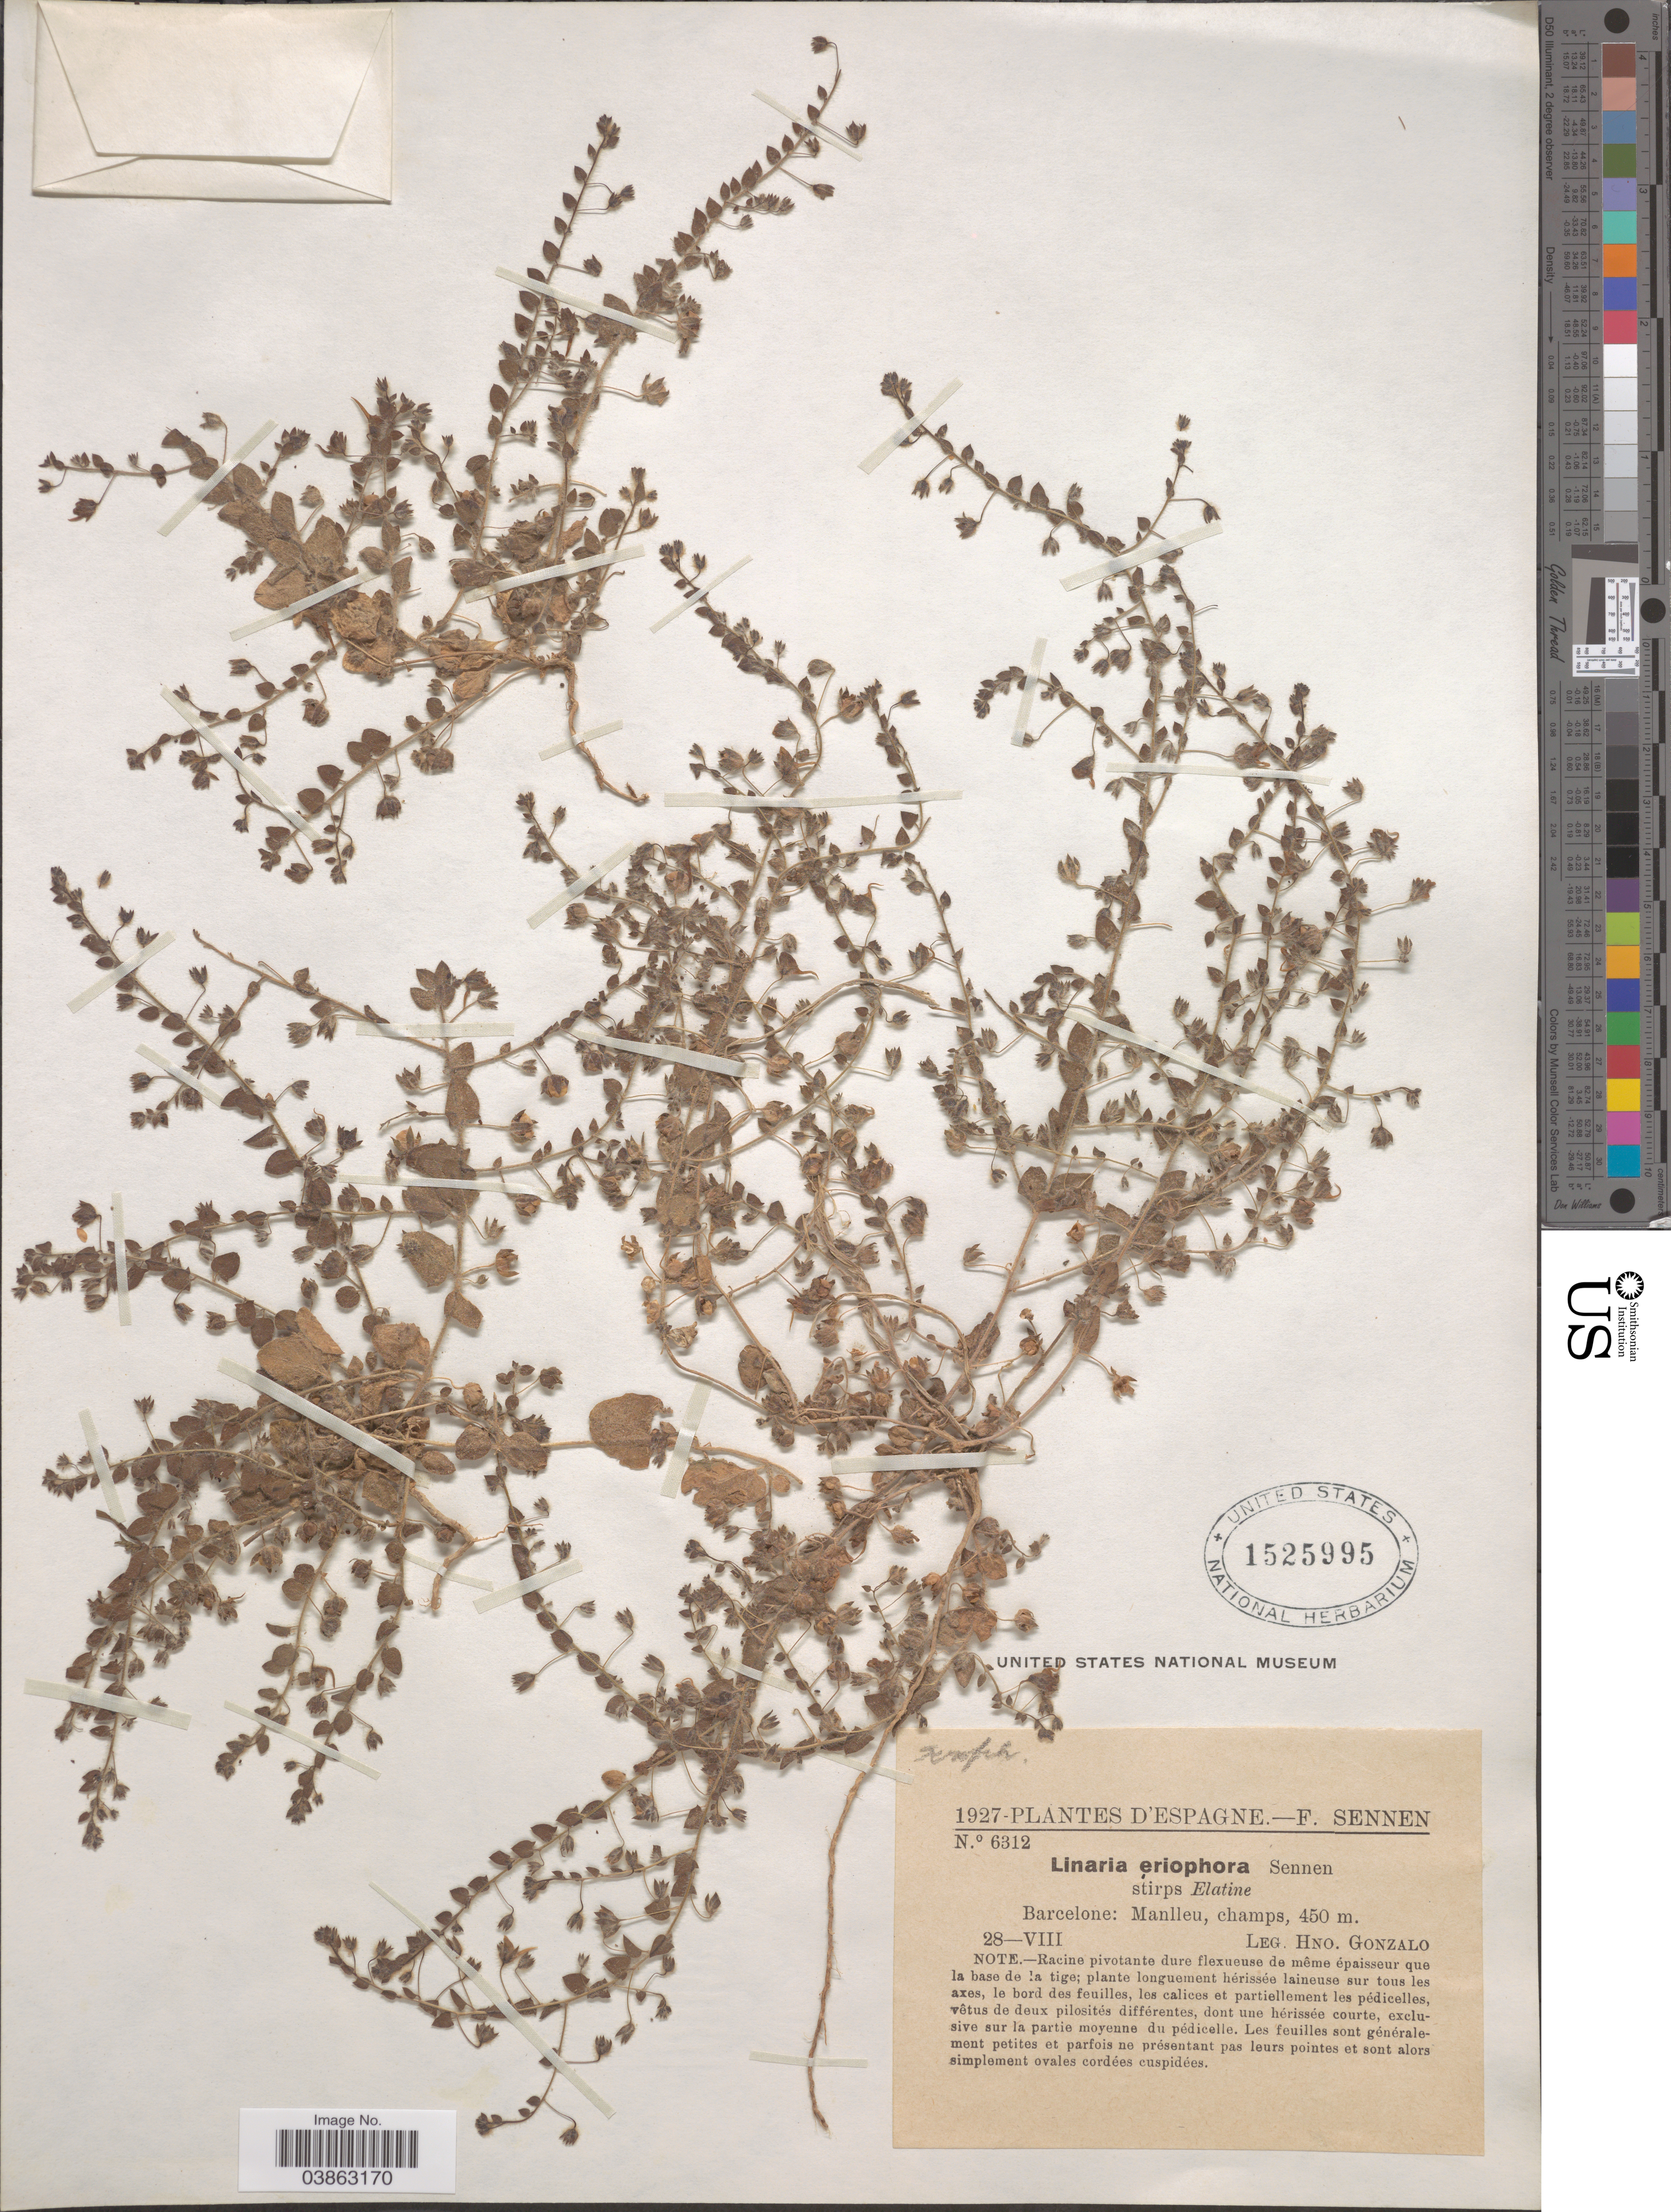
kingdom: Plantae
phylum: Tracheophyta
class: Magnoliopsida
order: Lamiales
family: Plantaginaceae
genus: Linaria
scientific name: Linaria eriophora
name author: Sennen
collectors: H. Gonzalo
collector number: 6312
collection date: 1927-08-28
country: Spain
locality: Espagne. Barcelone: Manlleu, champs.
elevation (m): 450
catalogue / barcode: US 1525995